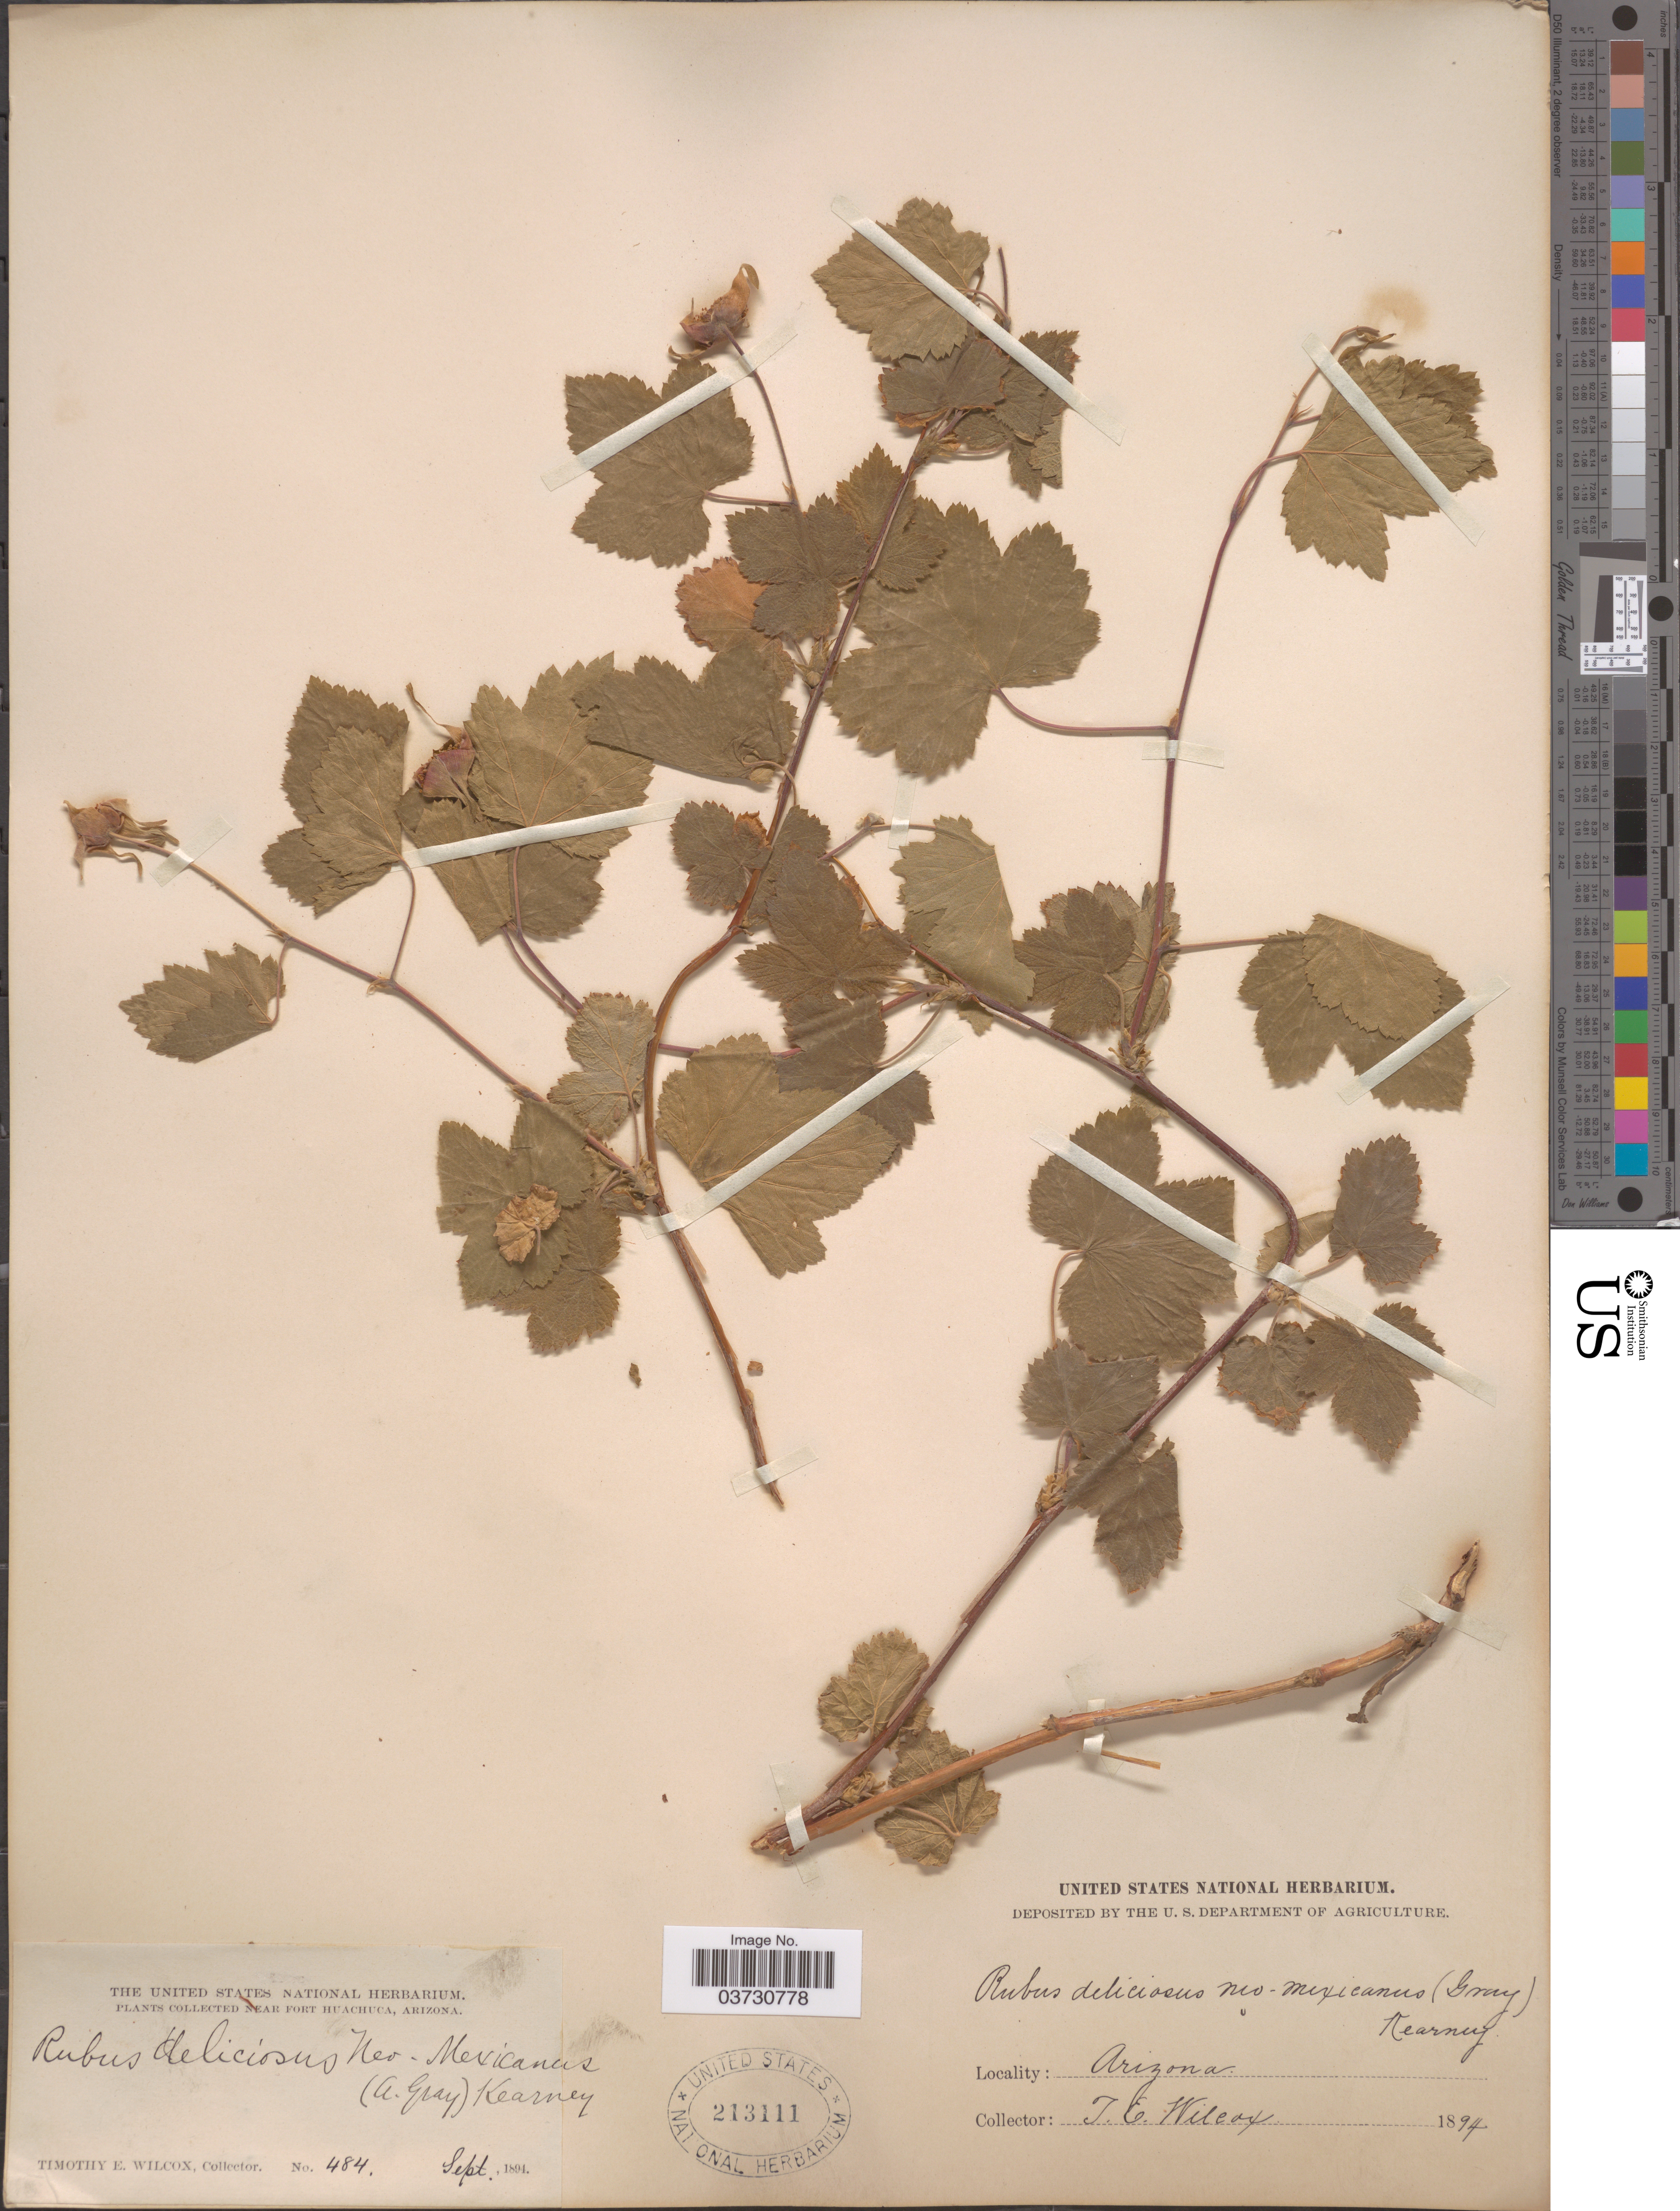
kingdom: Plantae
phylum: Tracheophyta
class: Magnoliopsida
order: Rosales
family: Rosaceae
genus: Rubus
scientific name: Rubus neomexicanus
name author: A. Gray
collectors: T. E. Wilcox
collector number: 484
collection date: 1894-09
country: United States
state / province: Arizona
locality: Near Fort Huachuca.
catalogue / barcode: US 213111